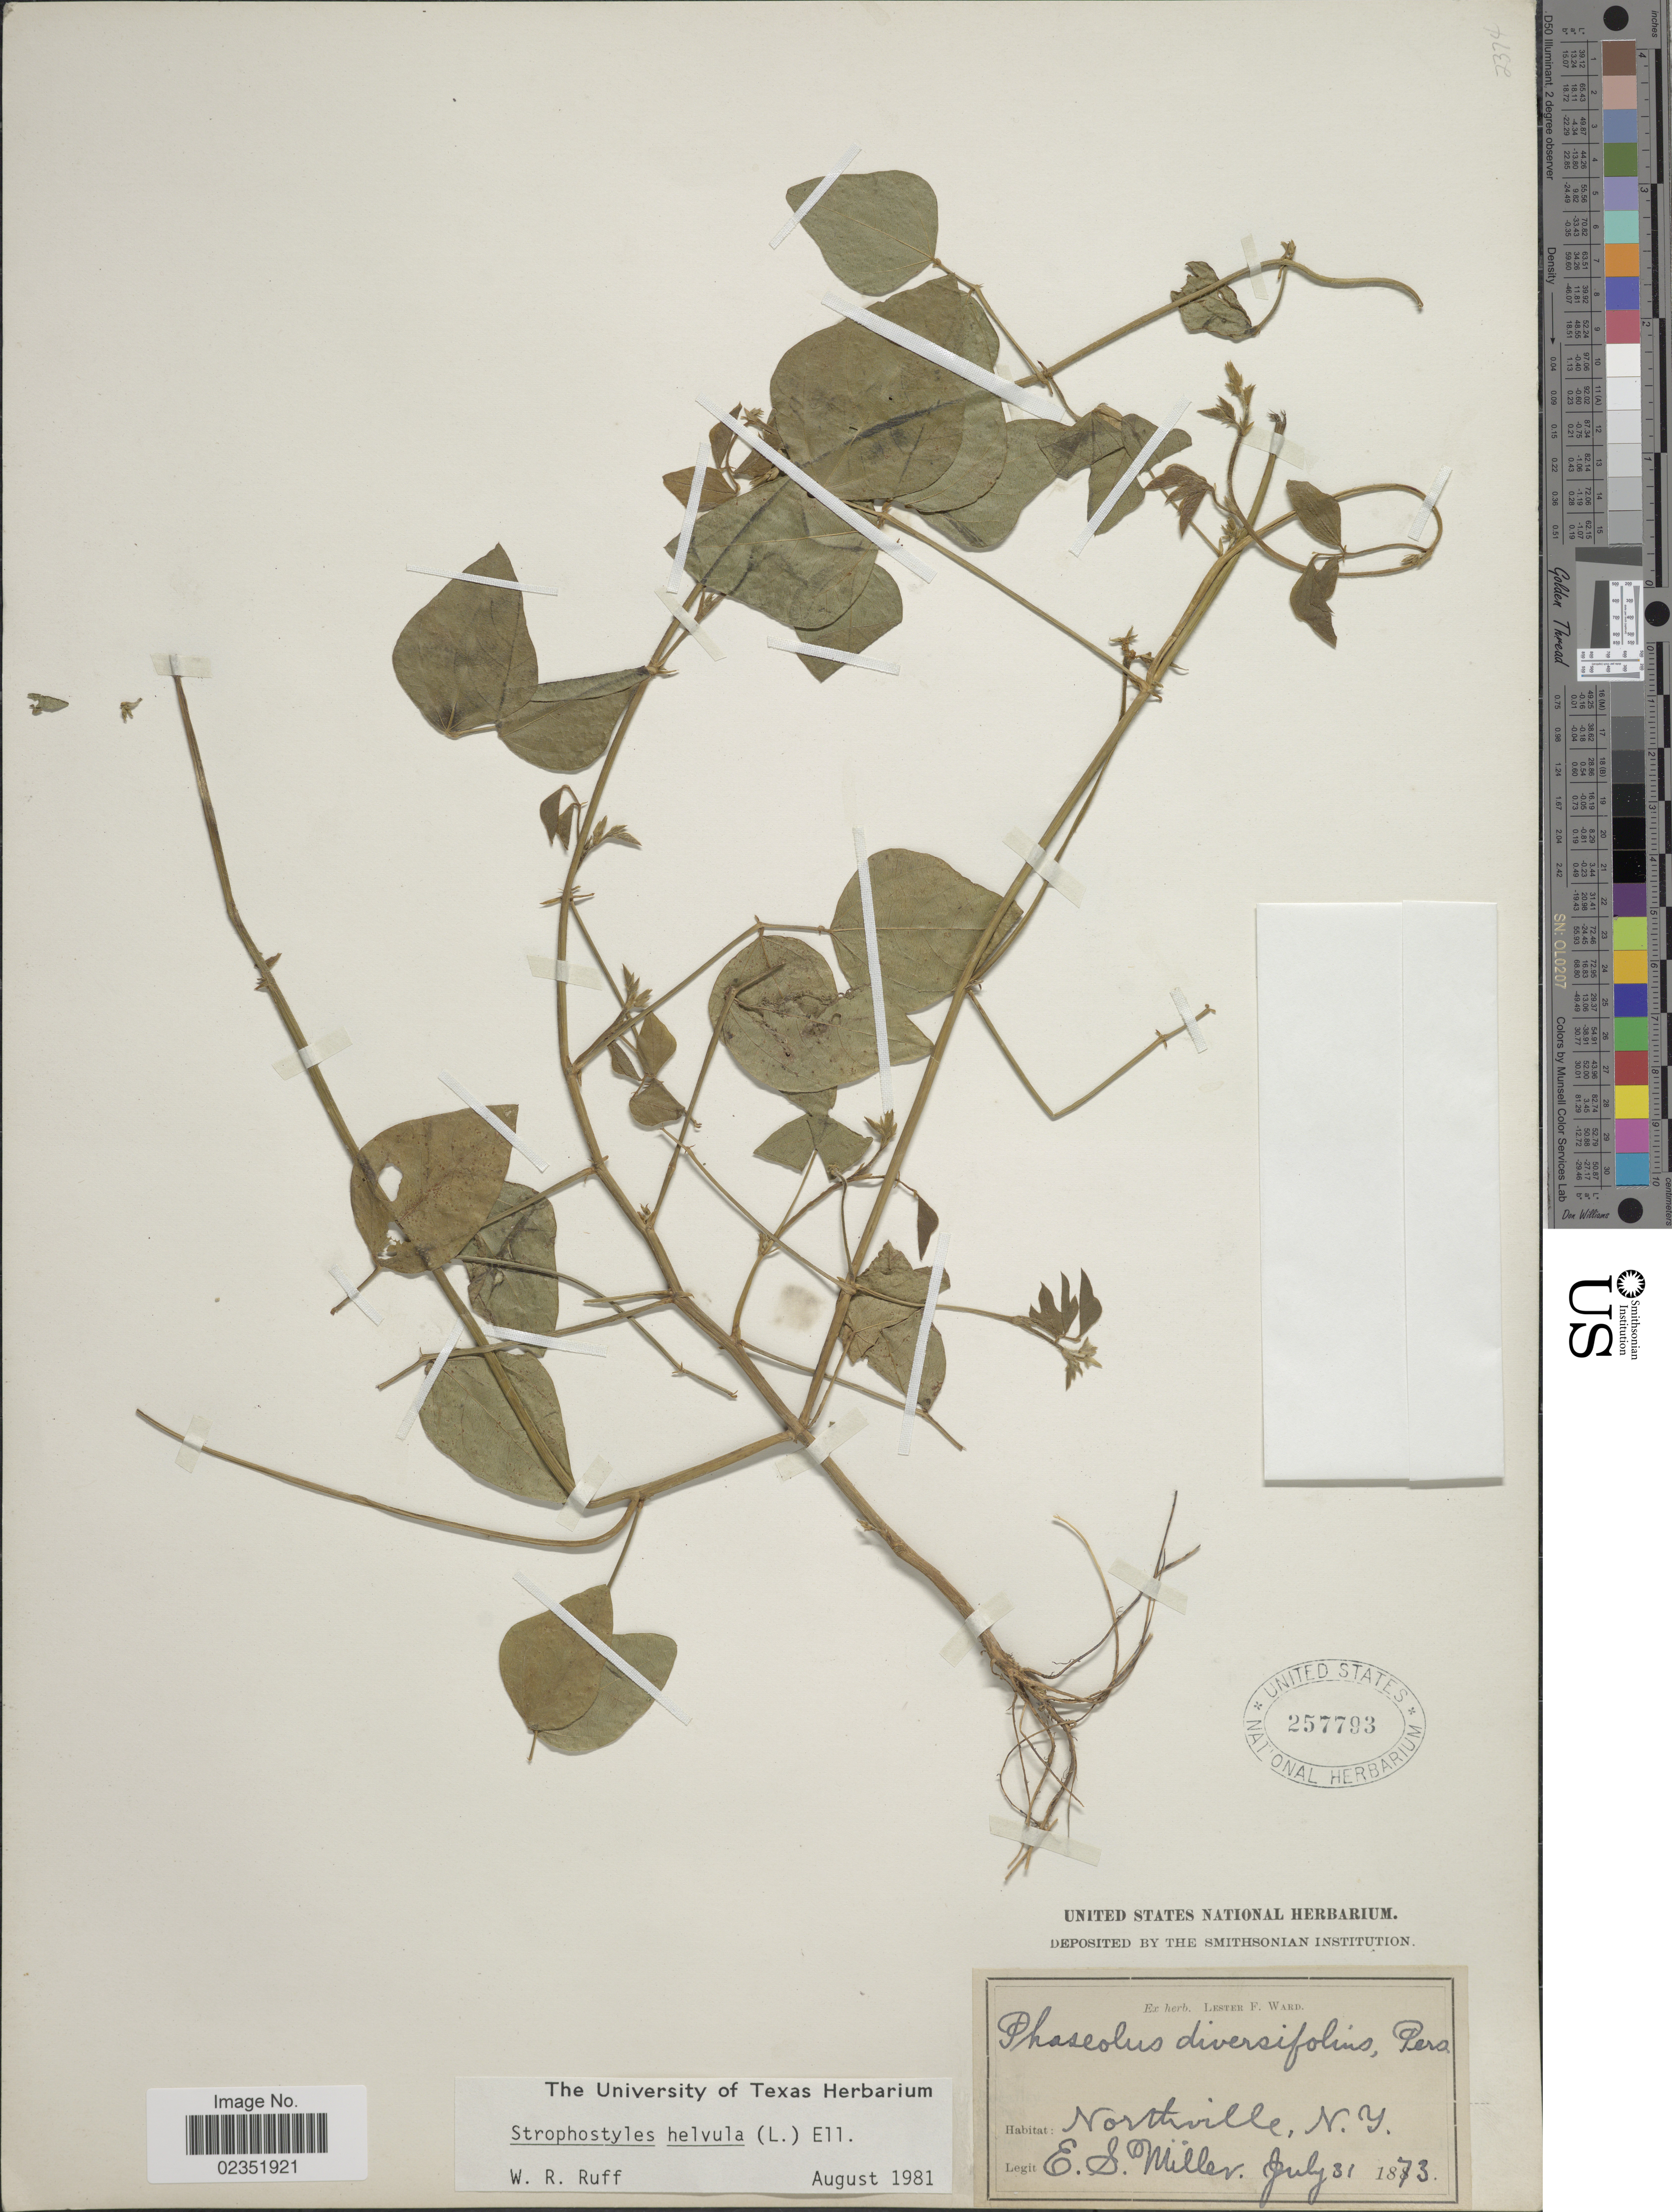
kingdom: Plantae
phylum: Tracheophyta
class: Magnoliopsida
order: Fabales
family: Fabaceae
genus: Strophostyles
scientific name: Strophostyles helvola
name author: (L.) Elliott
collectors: E. S. Miller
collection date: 1873-07-31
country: United States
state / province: New York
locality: Northville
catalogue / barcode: US 257793